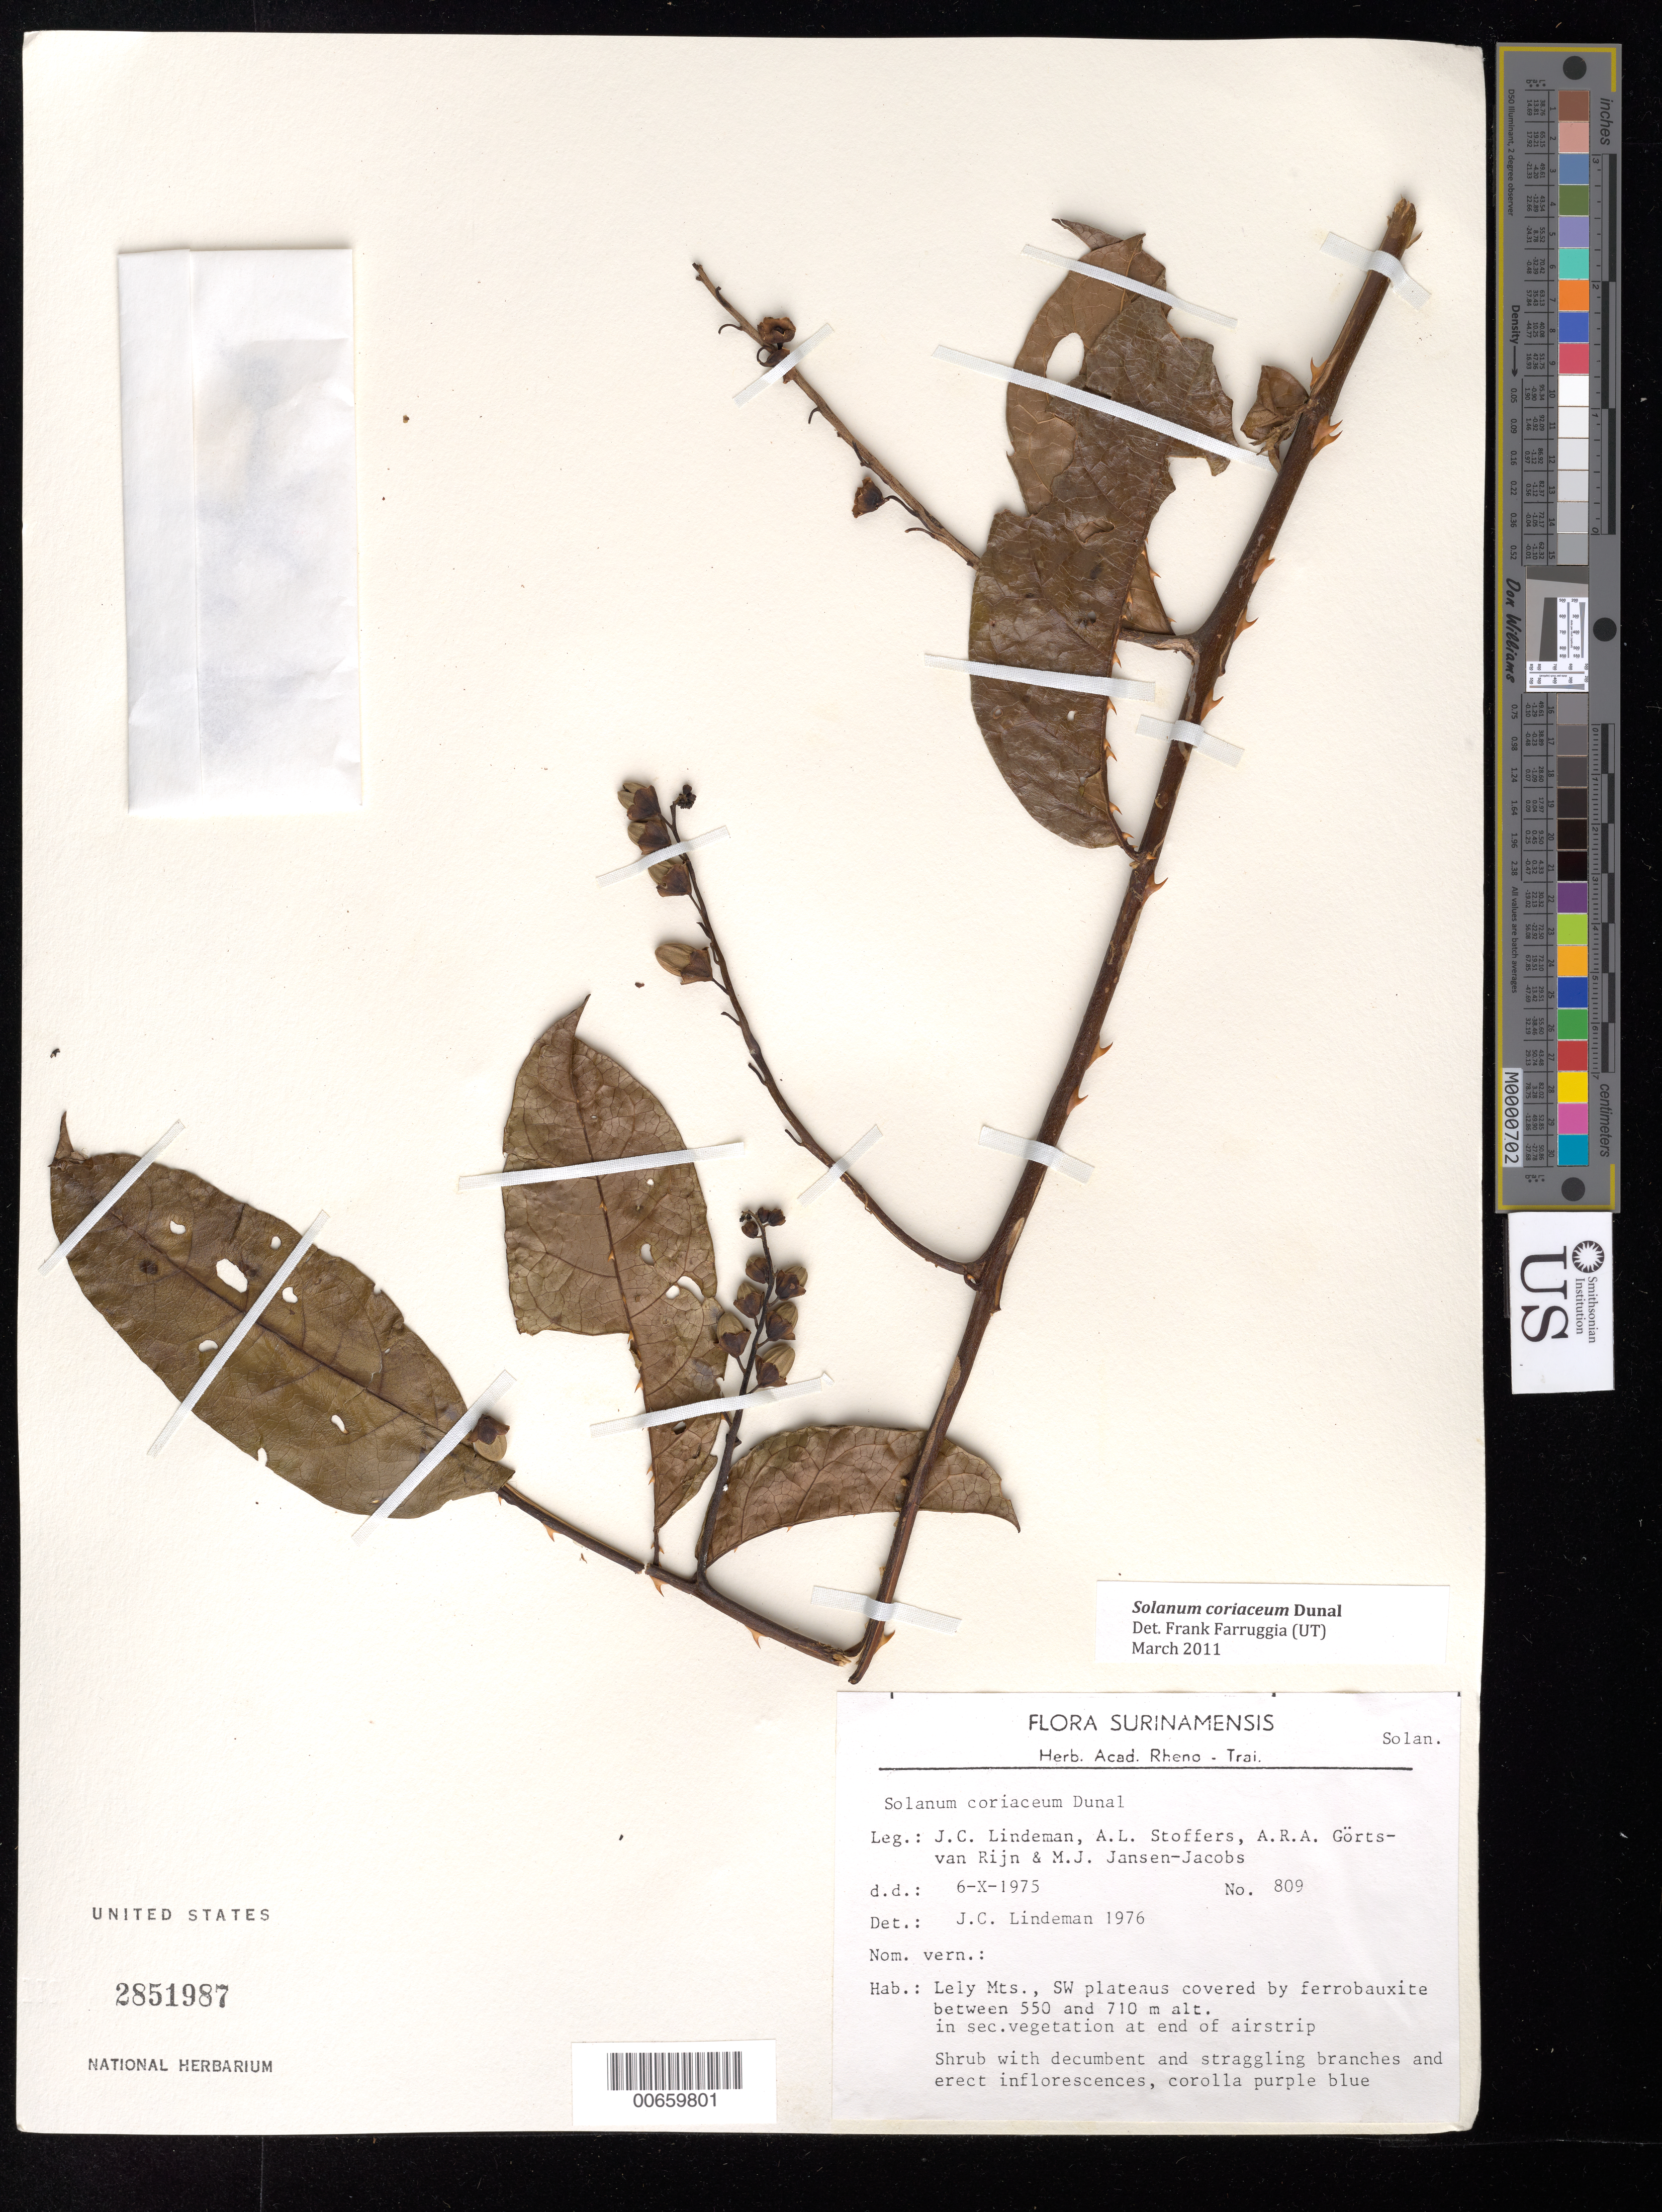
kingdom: Plantae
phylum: Tracheophyta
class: Magnoliopsida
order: Solanales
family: Solanaceae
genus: Solanum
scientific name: Solanum coriaceum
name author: Dunal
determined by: Lindeman, J. C.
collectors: J. C. Lindeman, A. Stoffers, A. .R. A. Görts-van Rijn & M. J. Jansen-Jacobs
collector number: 75-809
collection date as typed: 10 Oct 1975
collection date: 1975-10-10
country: Suriname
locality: Lely Mts., SW plateaus, end of airstrip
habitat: Secondary vegetation.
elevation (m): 550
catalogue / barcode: US 2851987